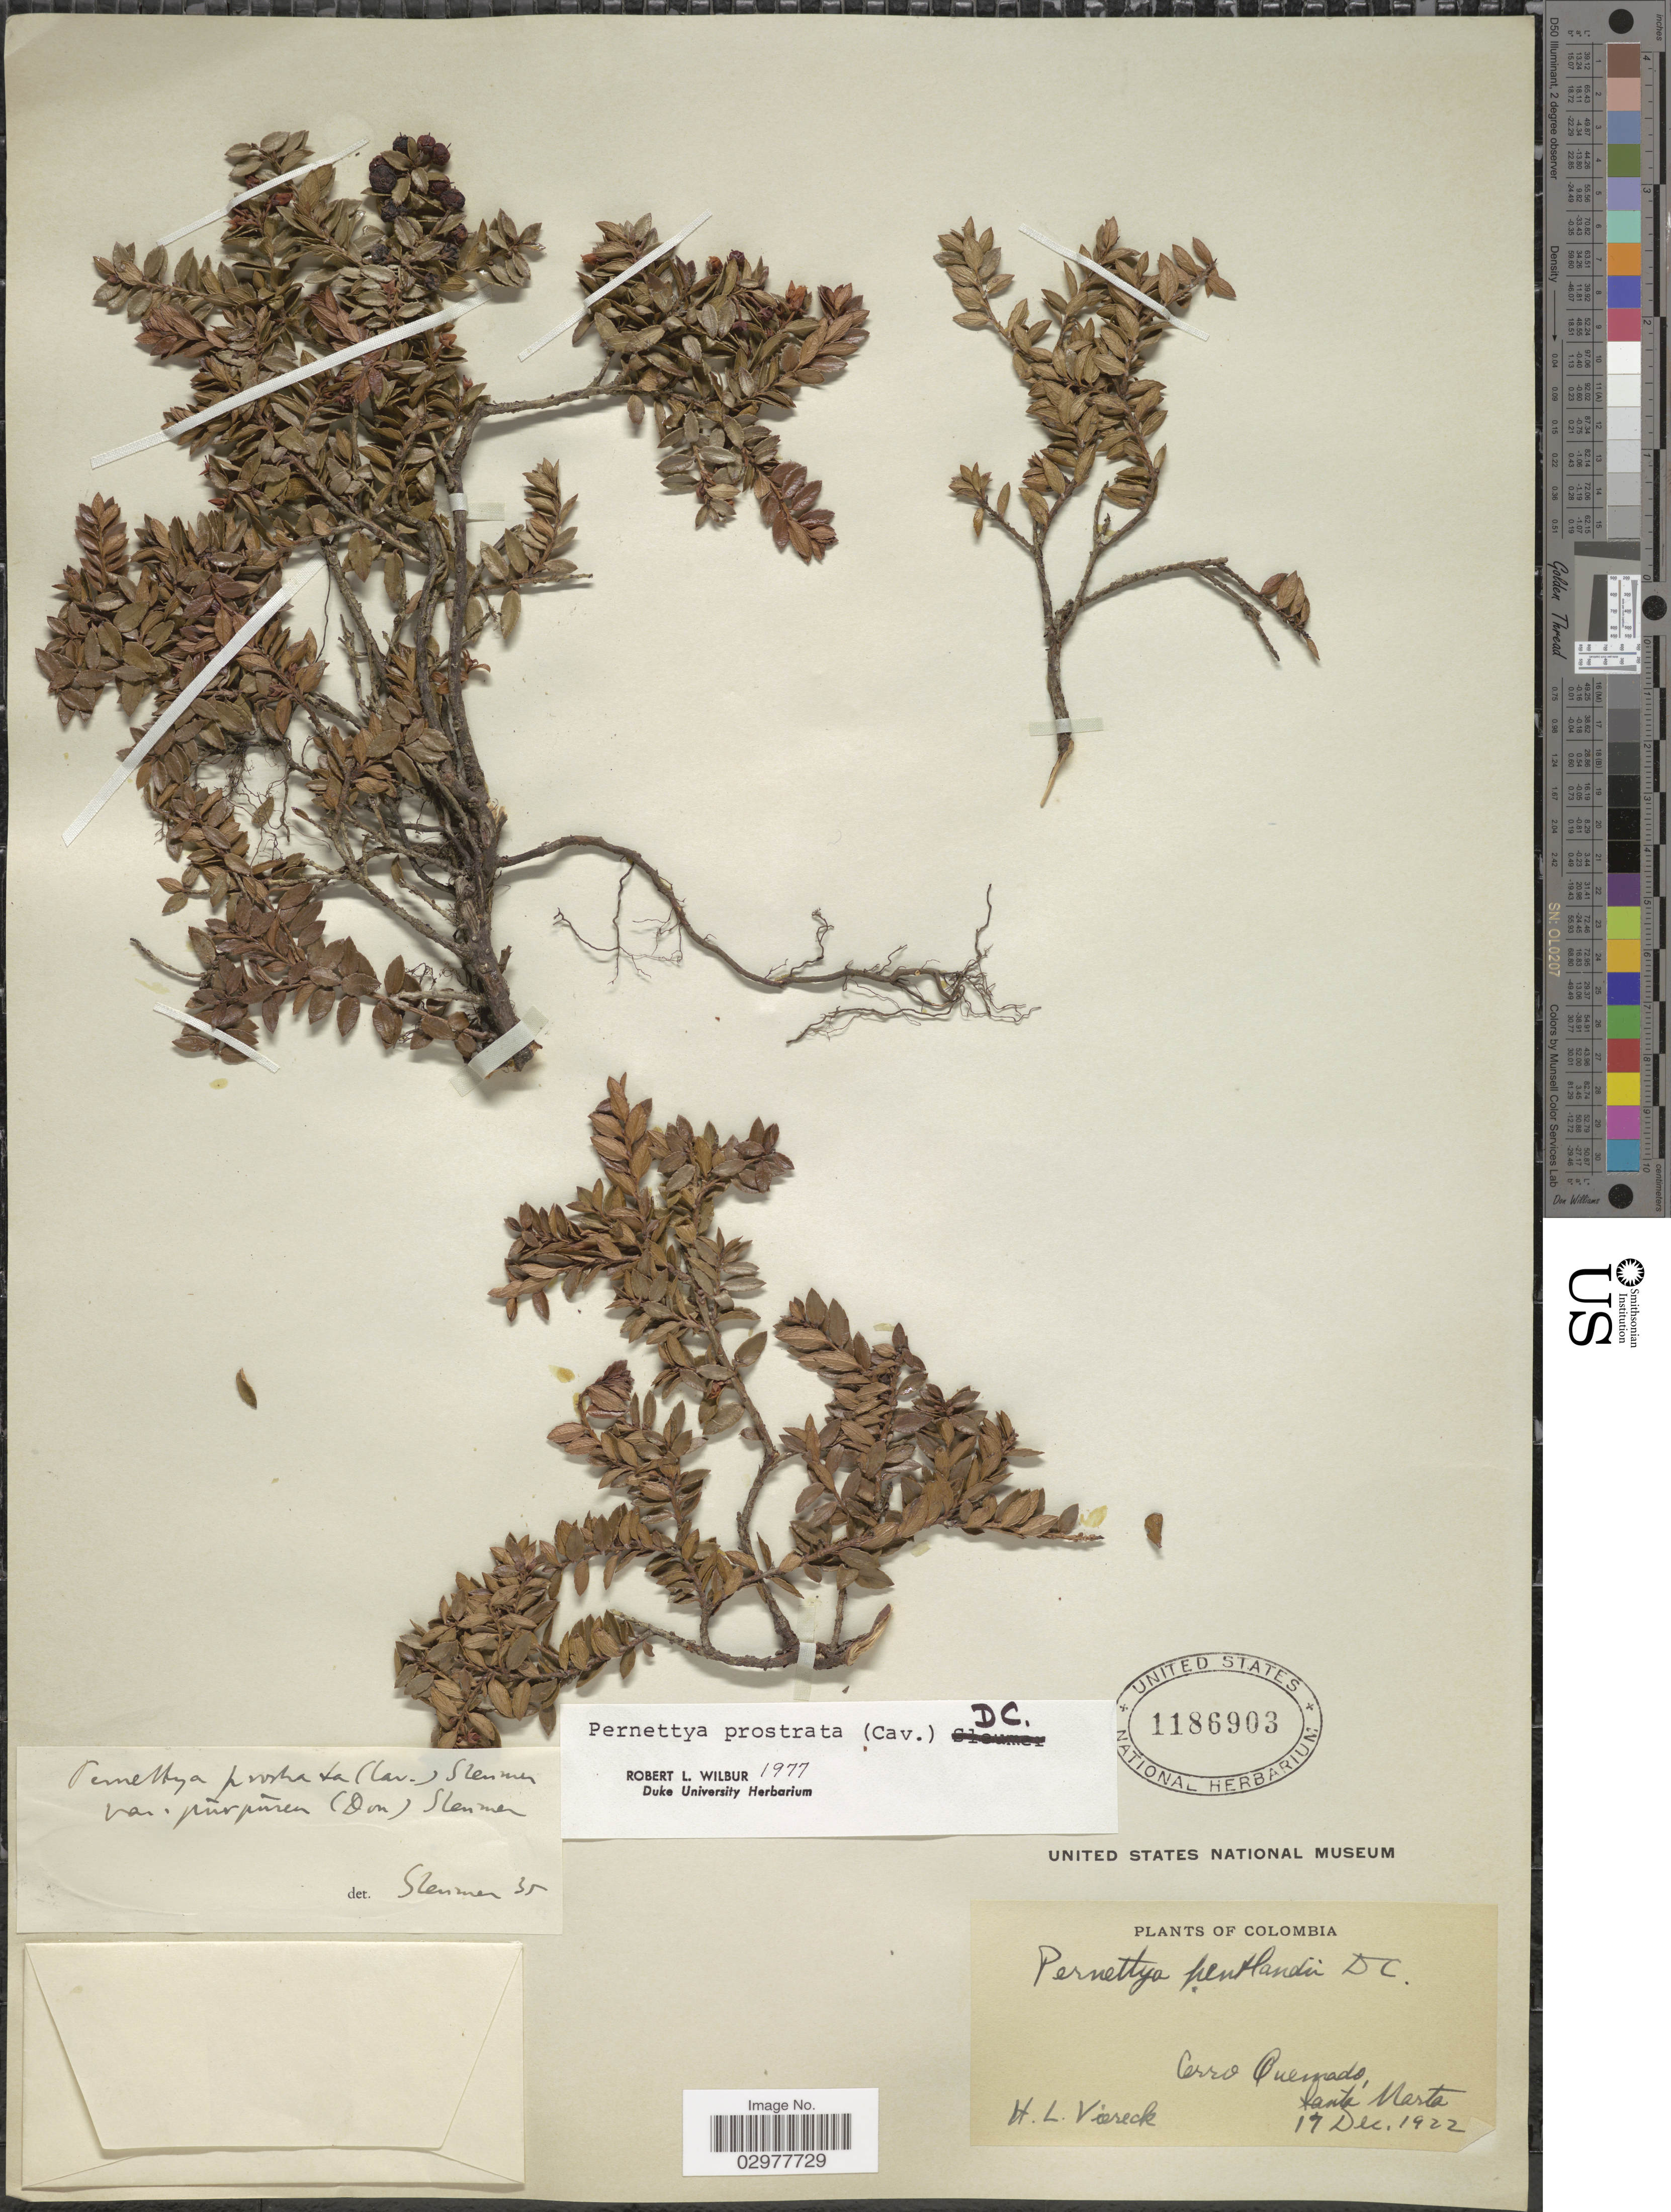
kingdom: Plantae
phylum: Tracheophyta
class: Magnoliopsida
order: Ericales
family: Ericaceae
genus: Pernettya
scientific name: Pernettya prostrata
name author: (Cav.) DC.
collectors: H. L. Viereck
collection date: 1922-12-17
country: Colombia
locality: Cerro Quemado, Santa Marta.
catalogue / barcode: US 1186903